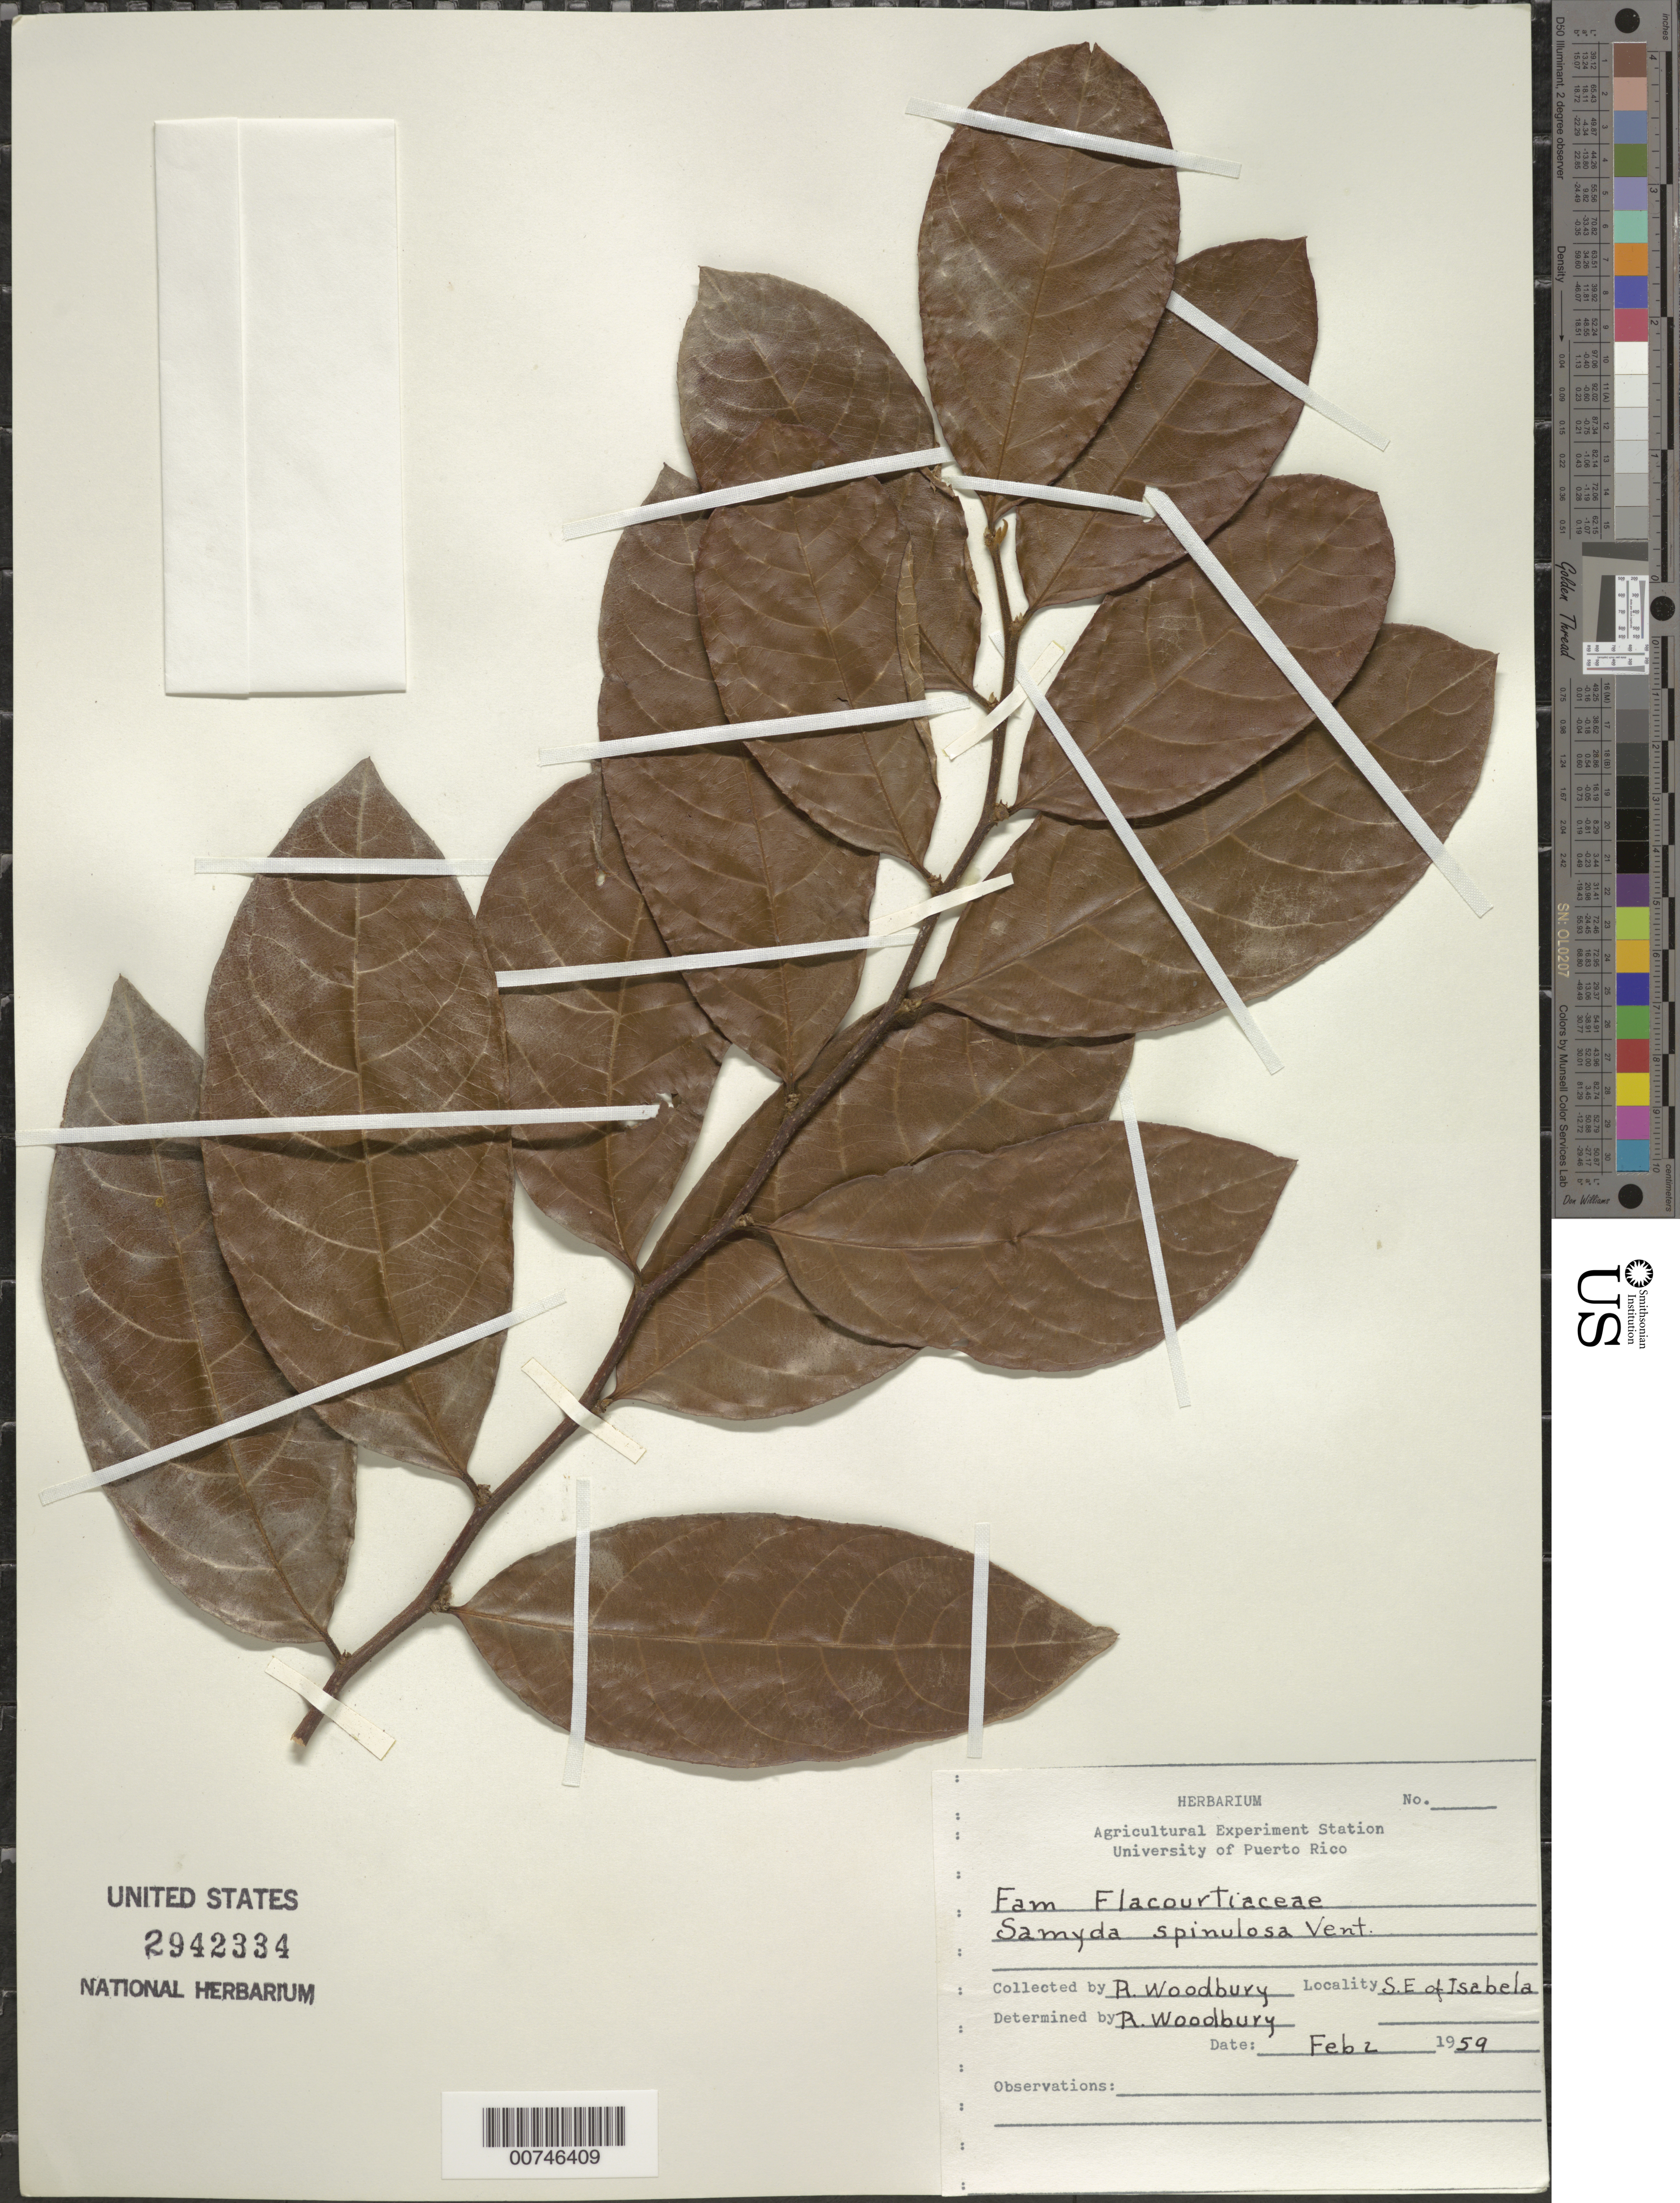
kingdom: Plantae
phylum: Tracheophyta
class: Magnoliopsida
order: Malpighiales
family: Salicaceae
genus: Casearia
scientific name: Casearia spinulosa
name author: (Vent.) T. Samar. & M.H. Alford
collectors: R. O. Woodbury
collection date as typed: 02 Feb 1959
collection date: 1959-02-02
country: Puerto Rico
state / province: Isabela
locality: SE of Isabela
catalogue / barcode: US 2942334